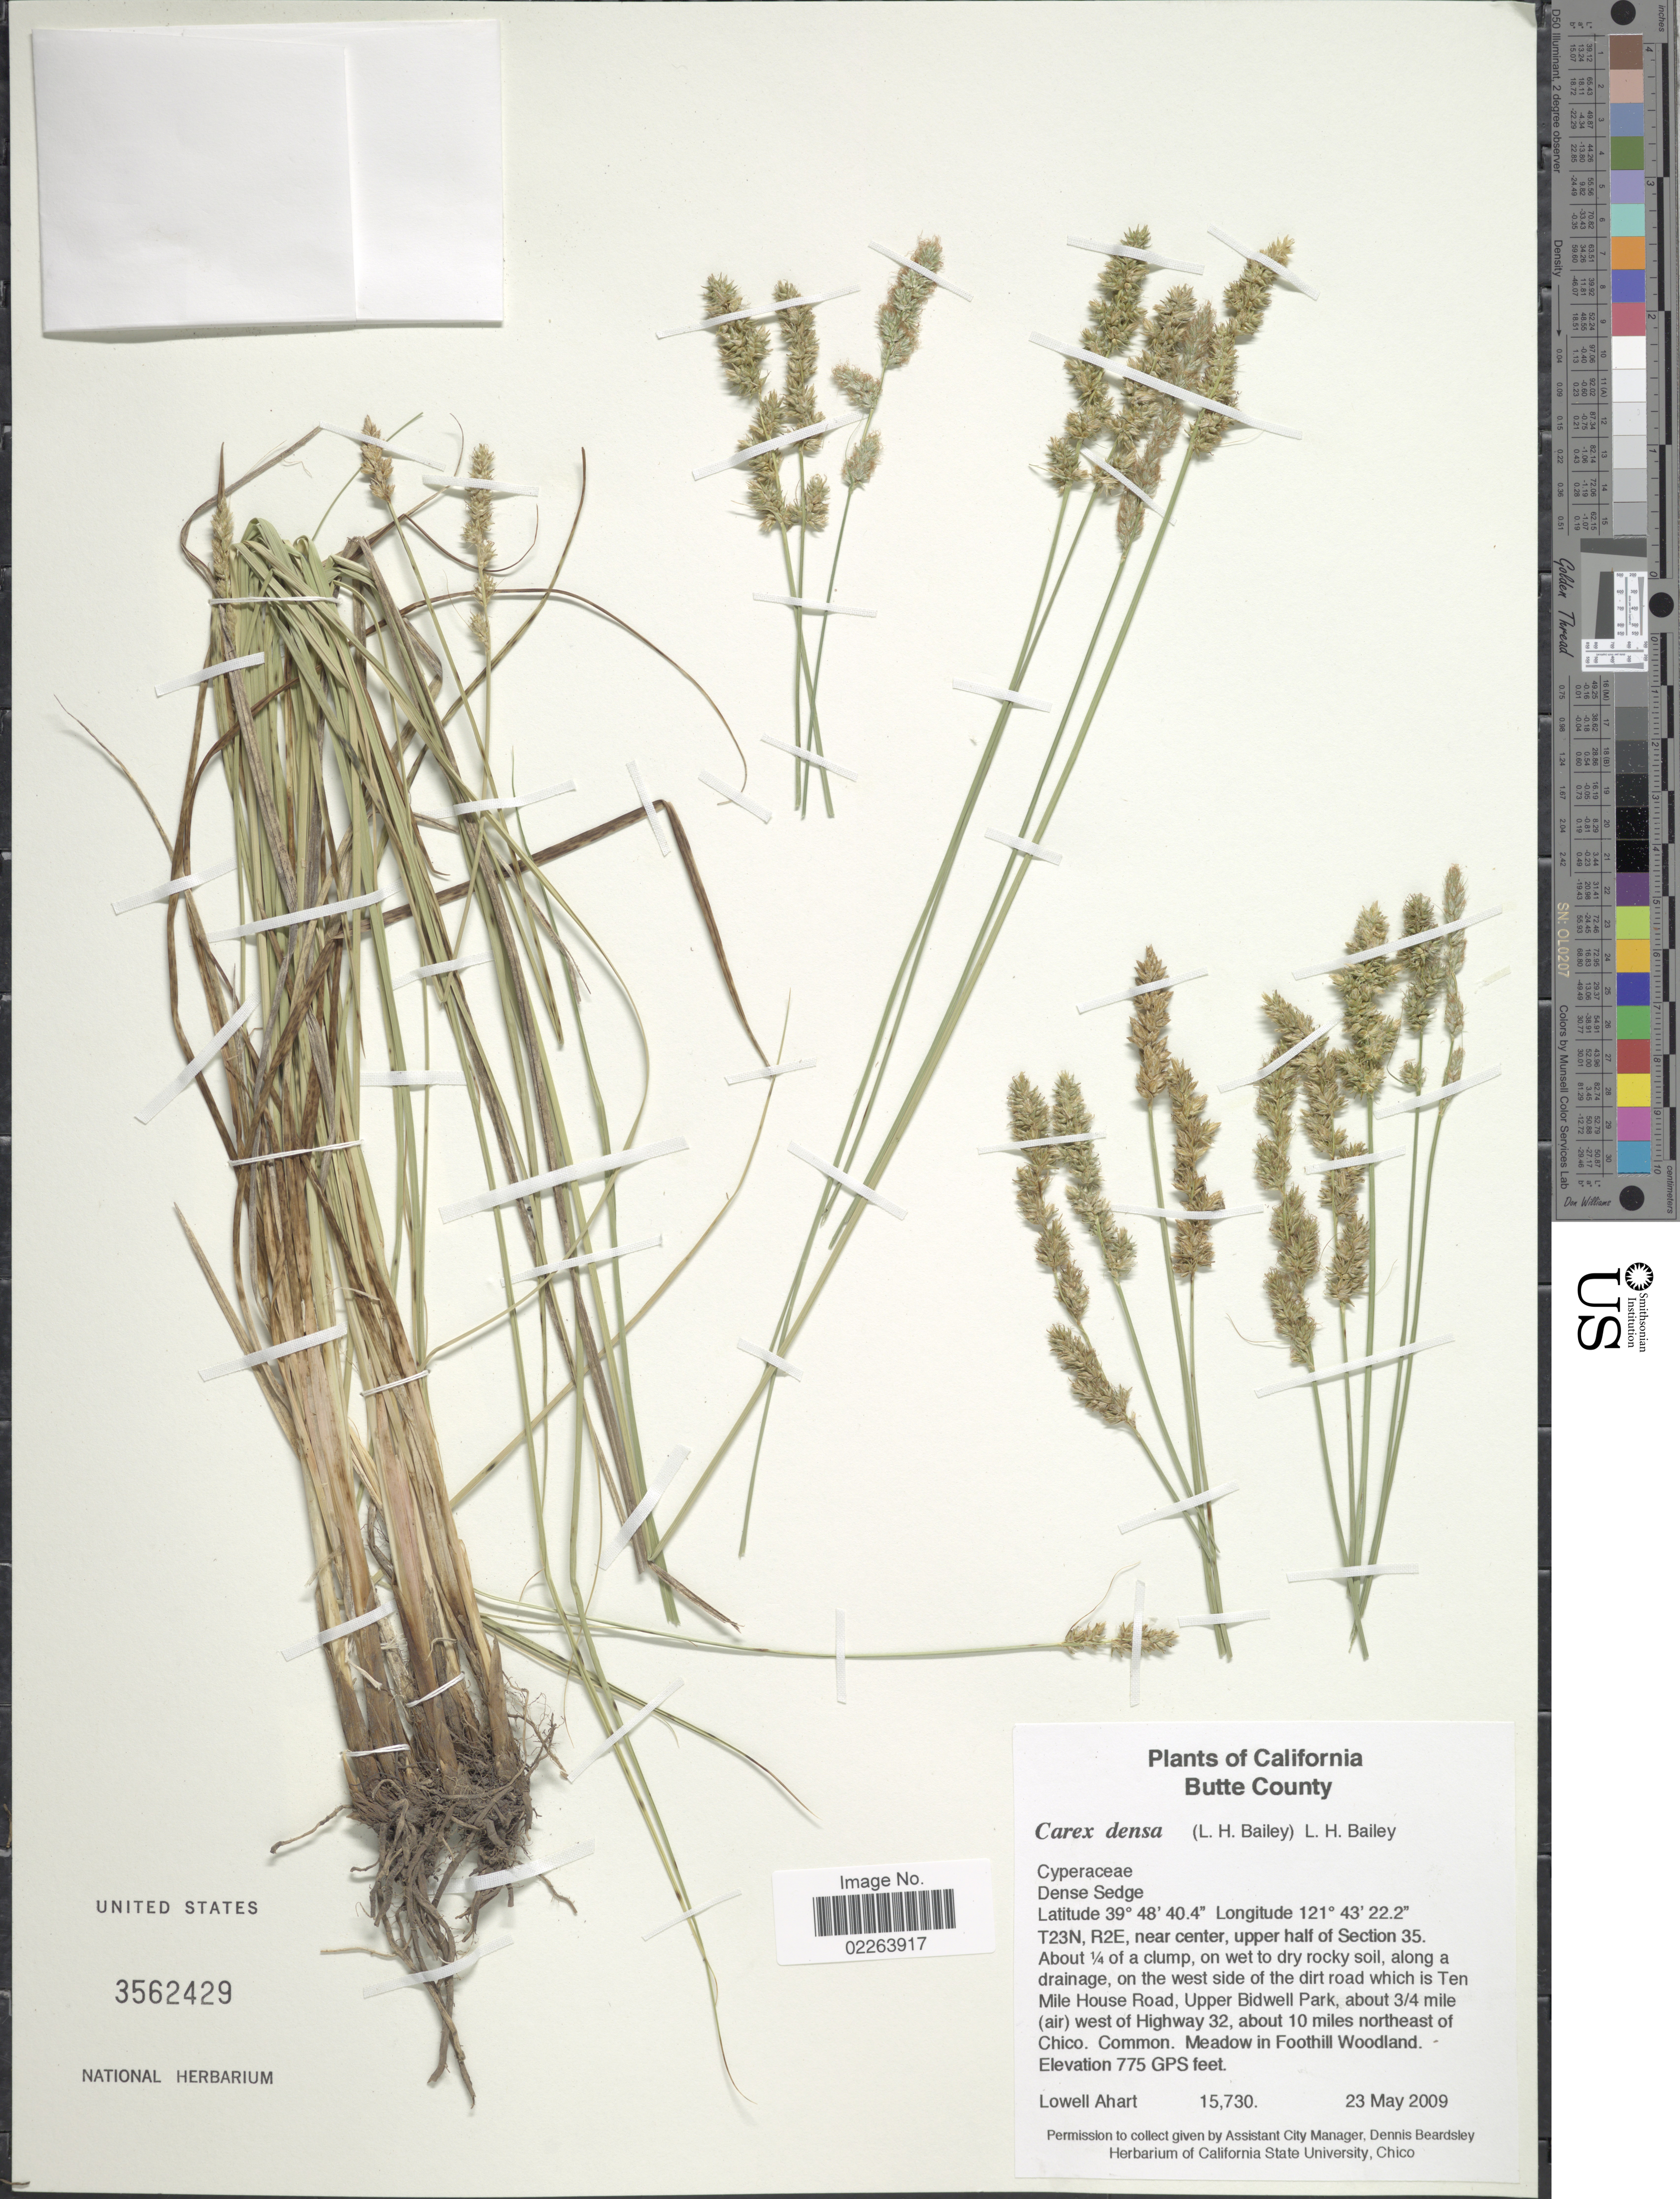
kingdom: Plantae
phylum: Tracheophyta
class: Liliopsida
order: Poales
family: Cyperaceae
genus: Carex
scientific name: Carex densa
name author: (L.H. Bailey) L.H. Bailey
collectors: L. Ahart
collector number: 15730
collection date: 2009-05-23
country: United States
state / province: California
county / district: Butte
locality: Butte County, T23N, R2E, near center, upper half of Section 35. About ¼ of a clump, on wet to dry soil, along drainage, on the west side of the dirt road which is Ten Mile House Road, Upper Bidwell Park, about 3/4 mile (air) west of Highway 32, about 10 miles northeast of Chico. Common. Meadow in Foothill Woodland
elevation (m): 236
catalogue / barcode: US 3562429